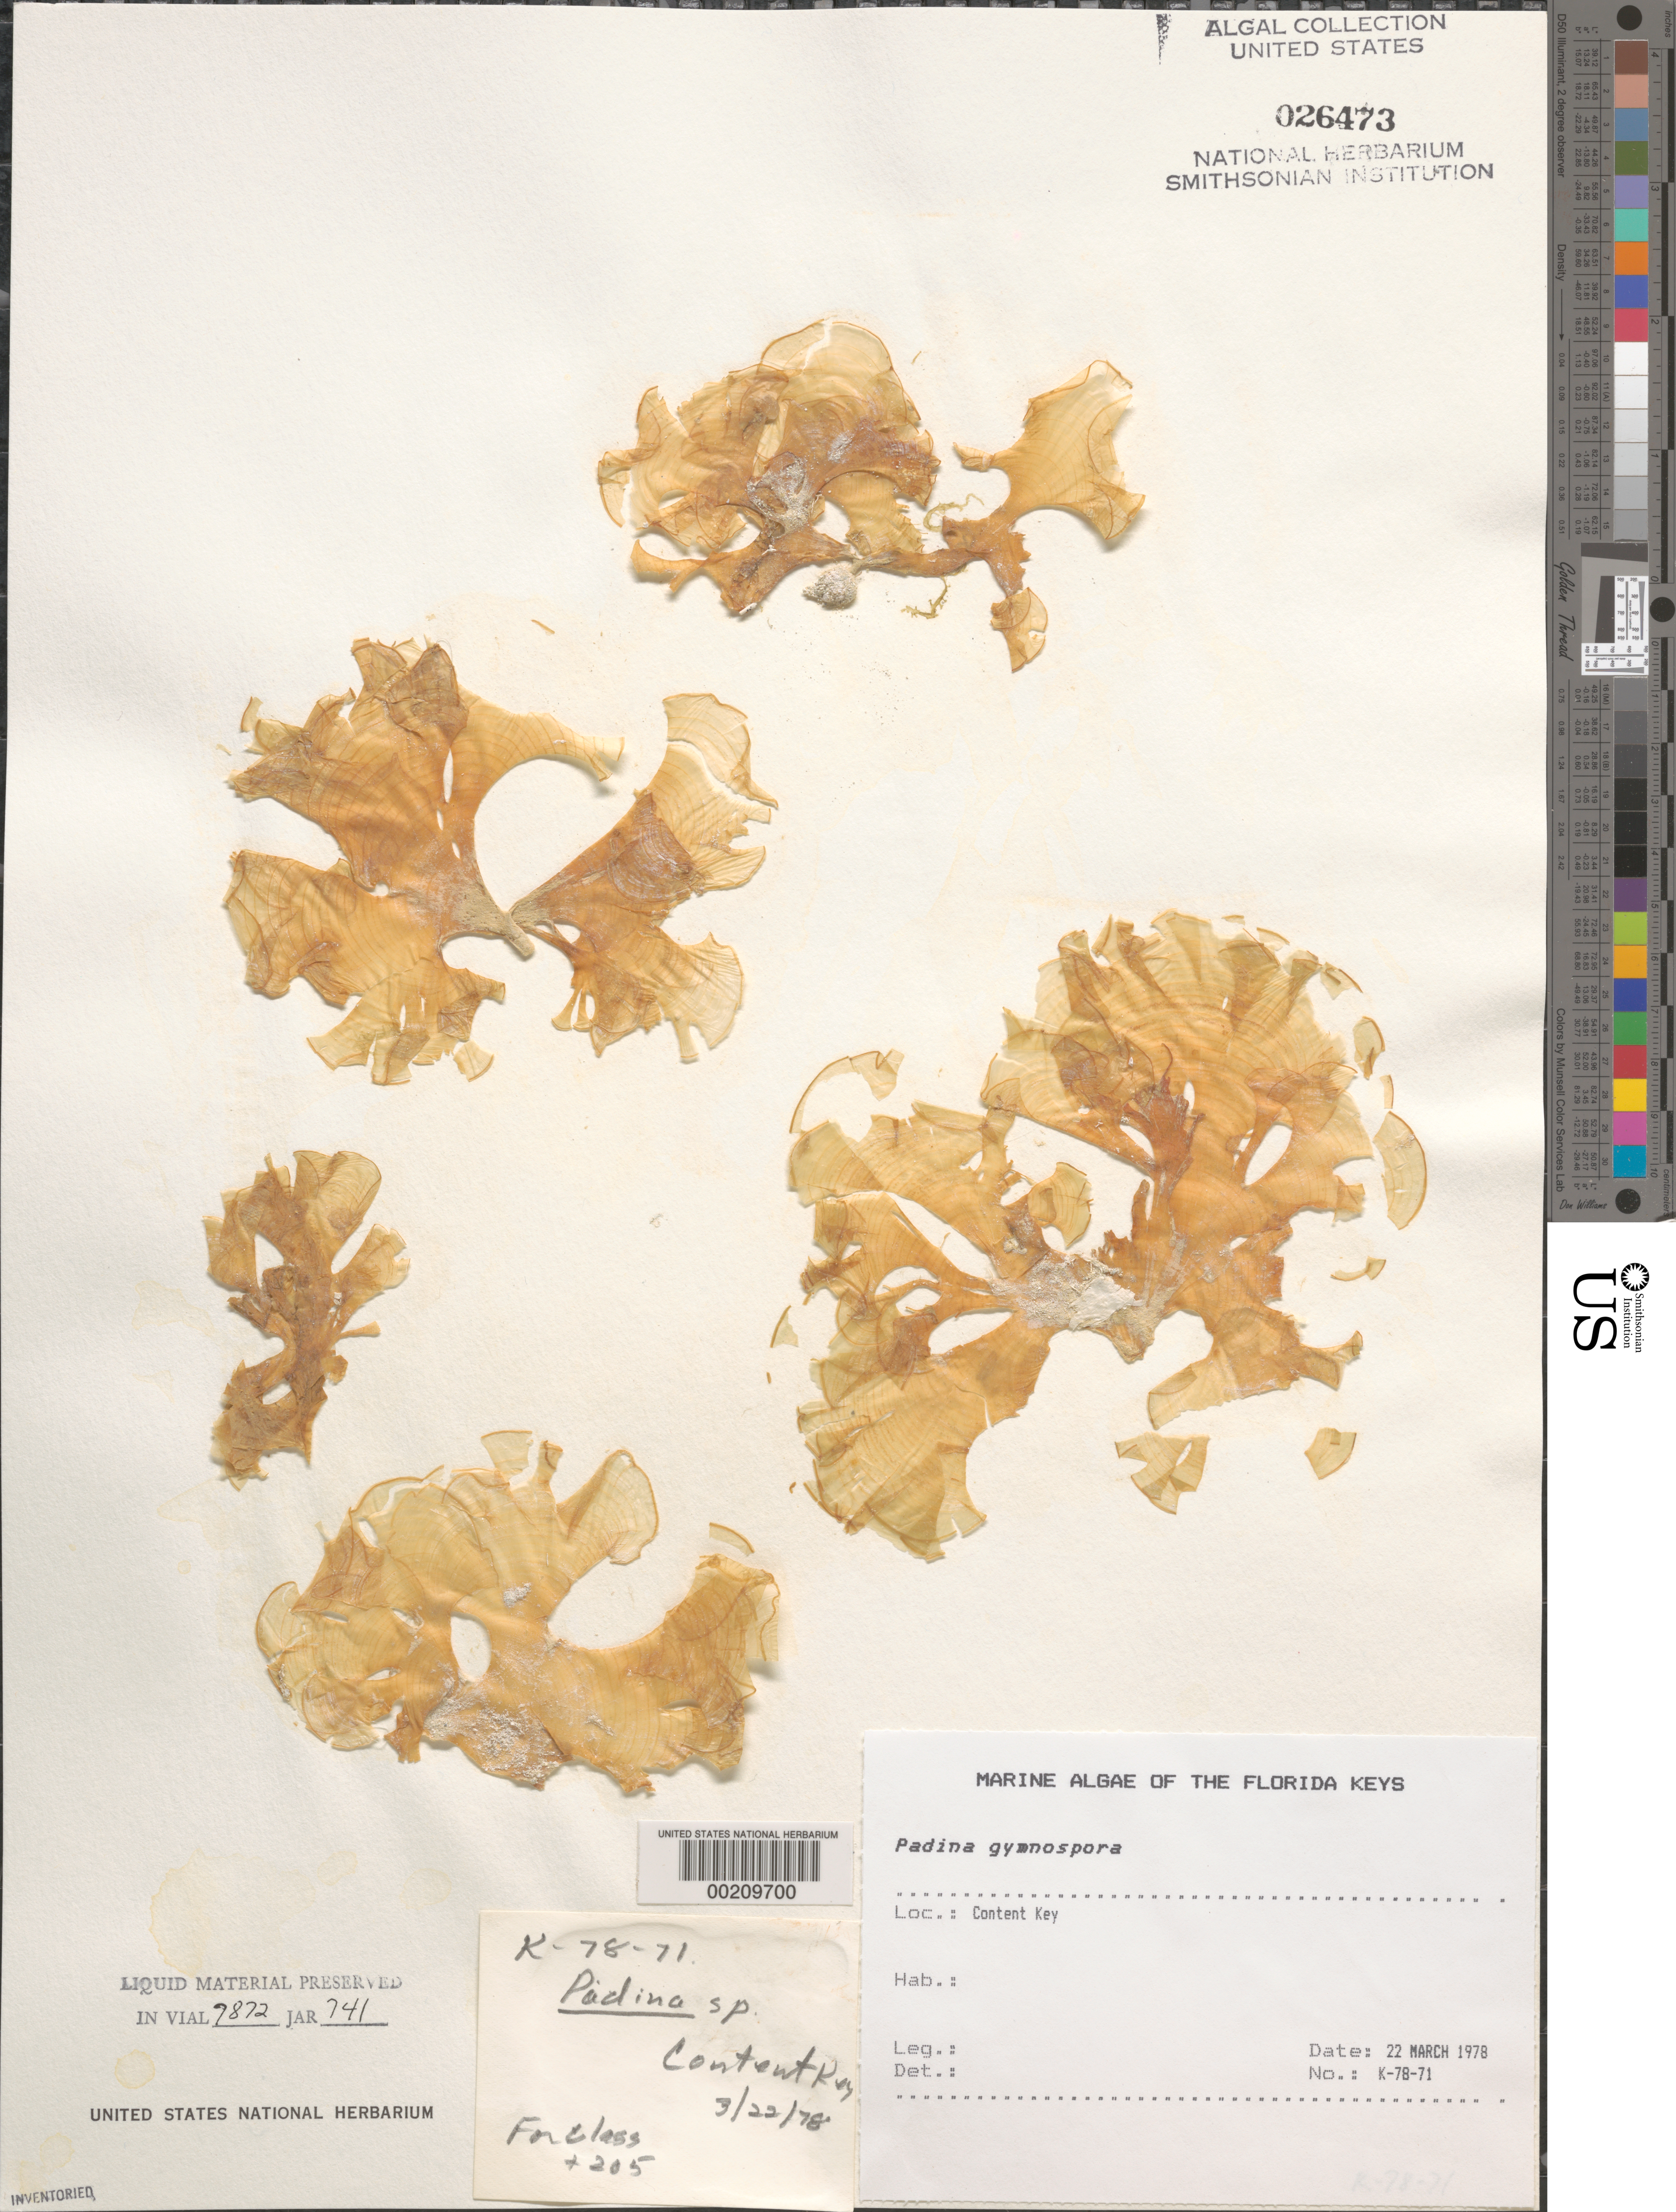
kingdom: Chromista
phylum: Ochrophyta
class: Phaeophyceae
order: Dictyotales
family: Dictyotaceae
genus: Padina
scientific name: Padina gymnospora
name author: (Kütz.) O.G. Sond.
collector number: K-78-71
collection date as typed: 22 Mar 1978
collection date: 1978-03-22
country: United States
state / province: Florida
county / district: Monroe County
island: Content Keys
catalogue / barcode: US 26473